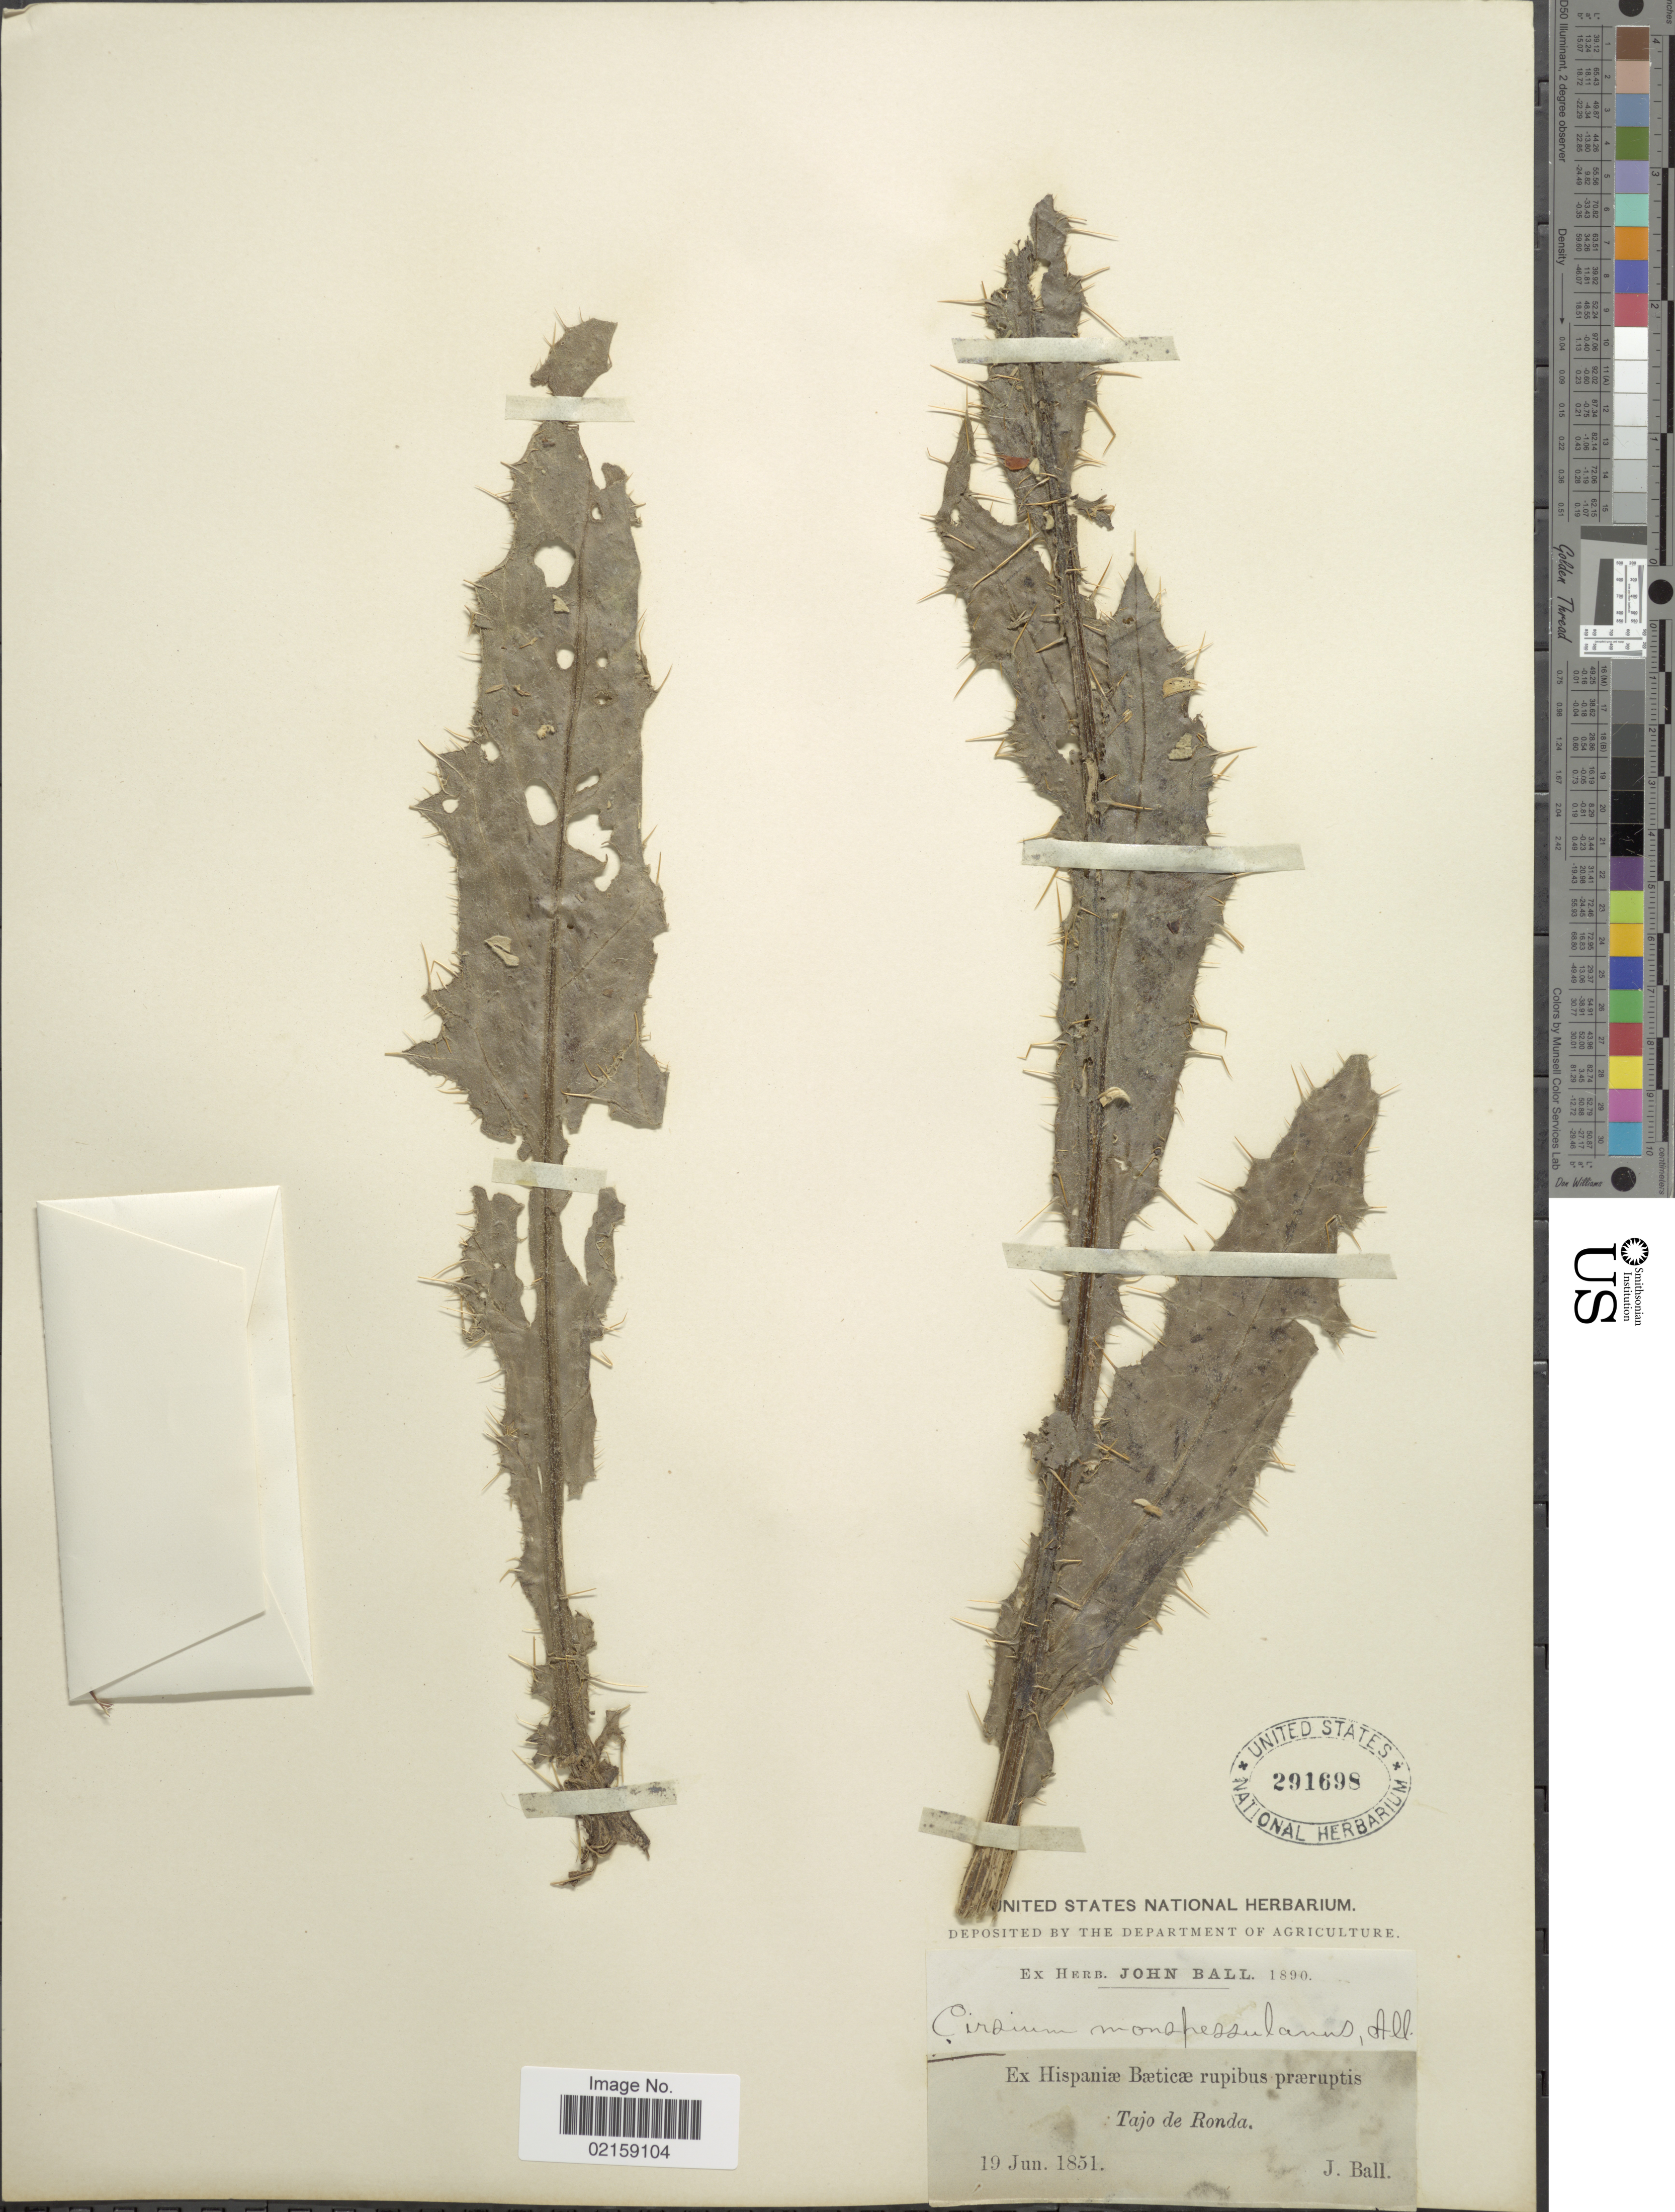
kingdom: Plantae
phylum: Tracheophyta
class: Magnoliopsida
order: Asterales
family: Asteraceae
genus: Cirsium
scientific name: Cirsium monspessulanum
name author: (L.) Hill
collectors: J. Ball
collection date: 1851-06-19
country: Spain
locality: Ex Hispaniae Baeticae rupibus praeruptis Tajo de Ronda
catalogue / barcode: US 291698